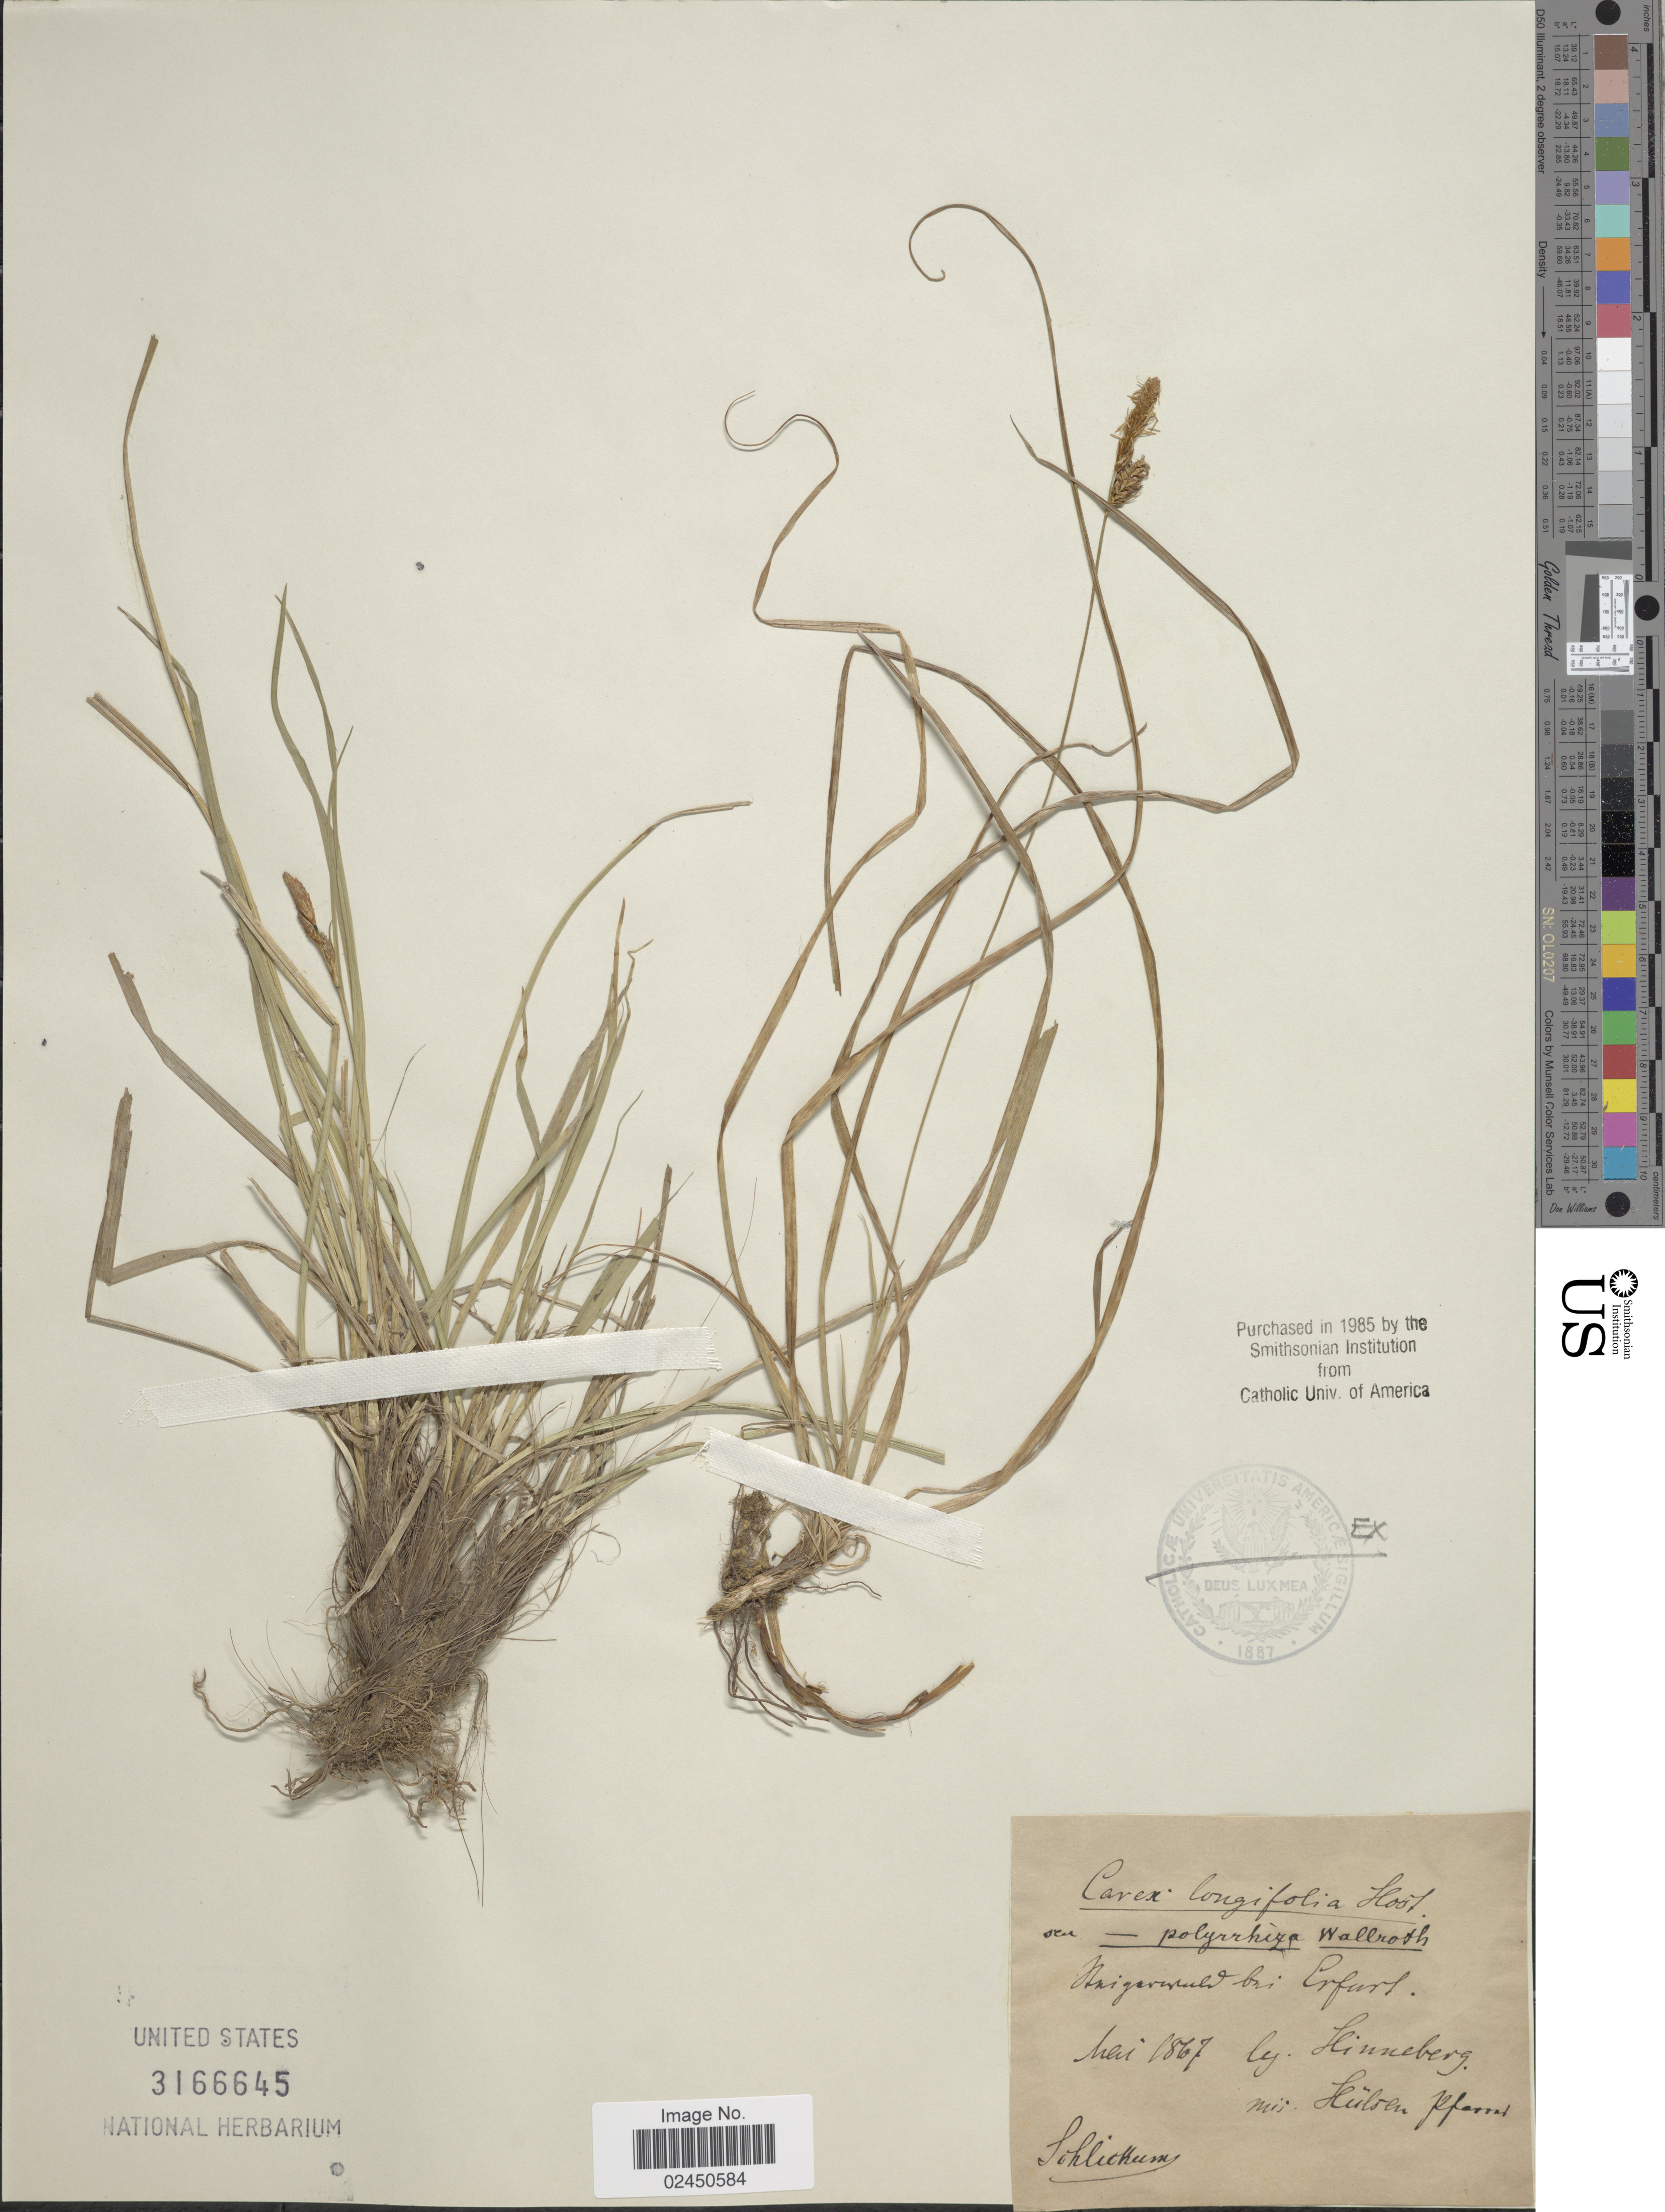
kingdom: Plantae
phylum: Tracheophyta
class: Liliopsida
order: Poales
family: Cyperaceae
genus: Carex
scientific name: Carex umbrosa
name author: Host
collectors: -. Schlickum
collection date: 1867-05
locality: Brigeruduld bei Erfarl [interpreted]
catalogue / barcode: US 3166645